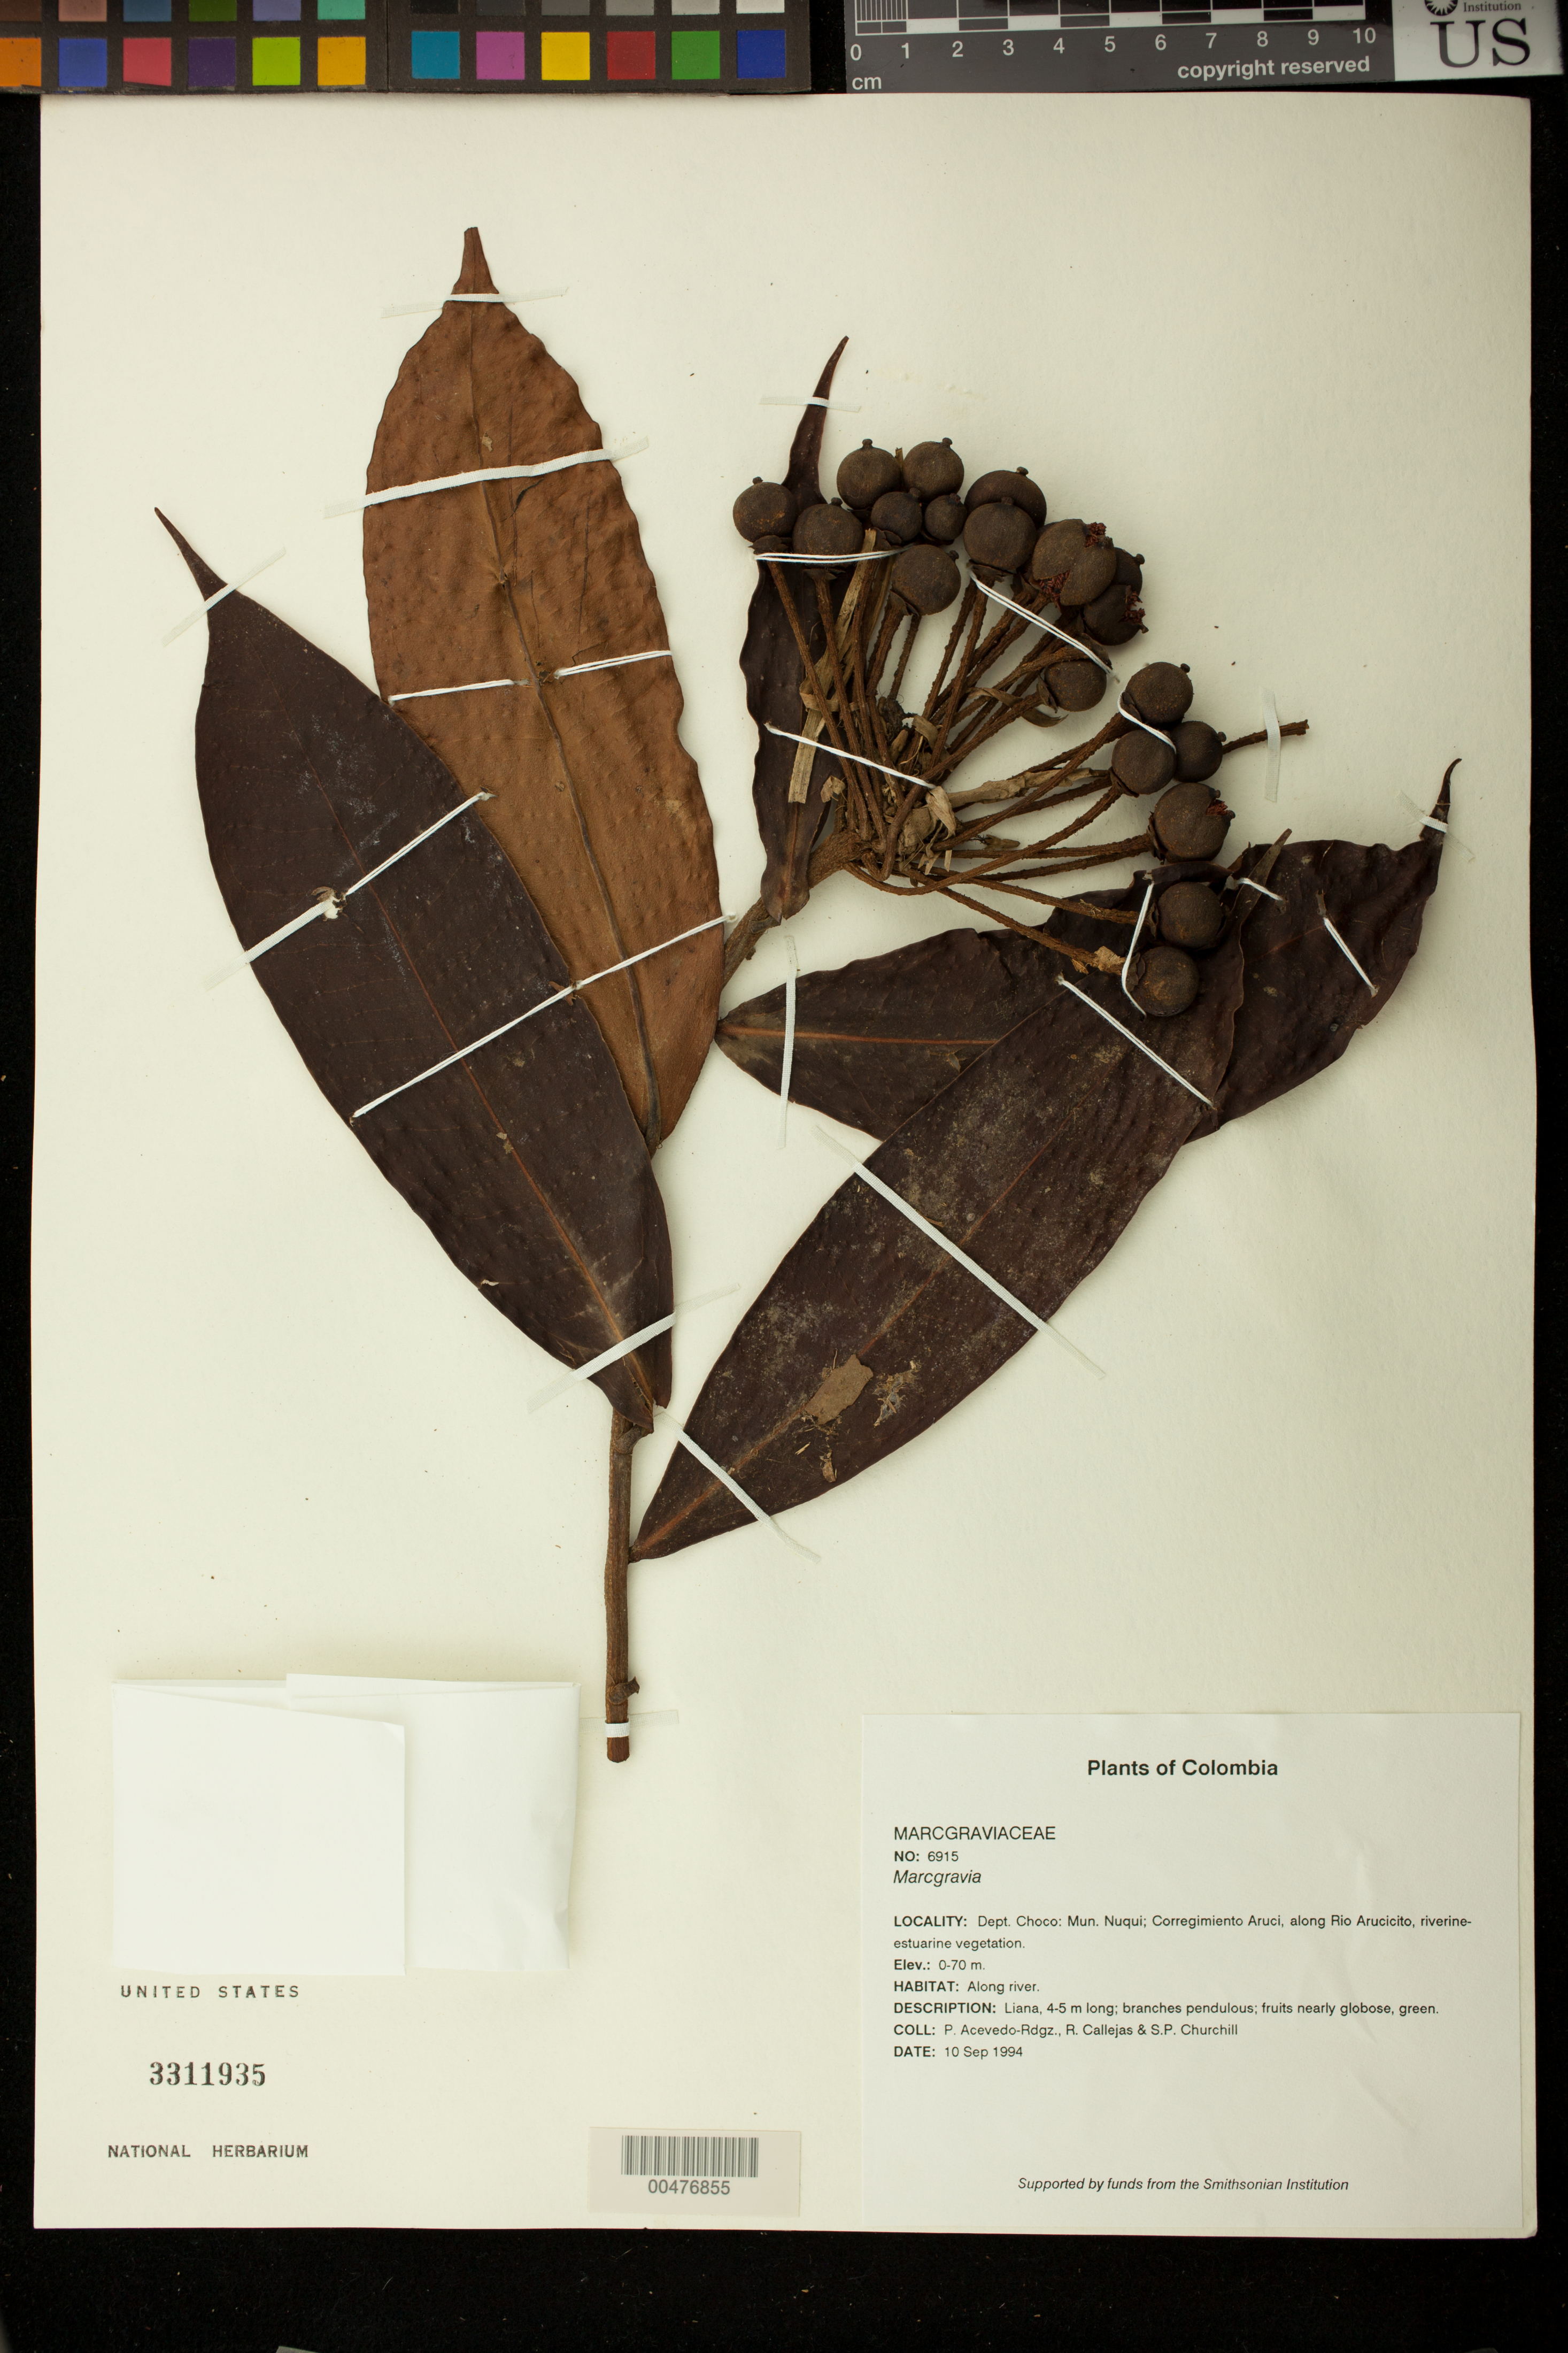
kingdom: Plantae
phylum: Tracheophyta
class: Magnoliopsida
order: Ericales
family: Marcgraviaceae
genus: Marcgravia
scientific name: Marcgravia sp.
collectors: P. Acevedo-Rodr., R. Callejas & S. Churchill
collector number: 6915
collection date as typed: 10 Sep 1994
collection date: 1994-09-10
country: Colombia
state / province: Chocó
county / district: Nuqui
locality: Depart. Choco; Mun. Nuqui; Corregimiento Aruci, along Río Arucicito; riverine-starine vegetation.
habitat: Along river.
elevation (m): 0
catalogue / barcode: US 3311935